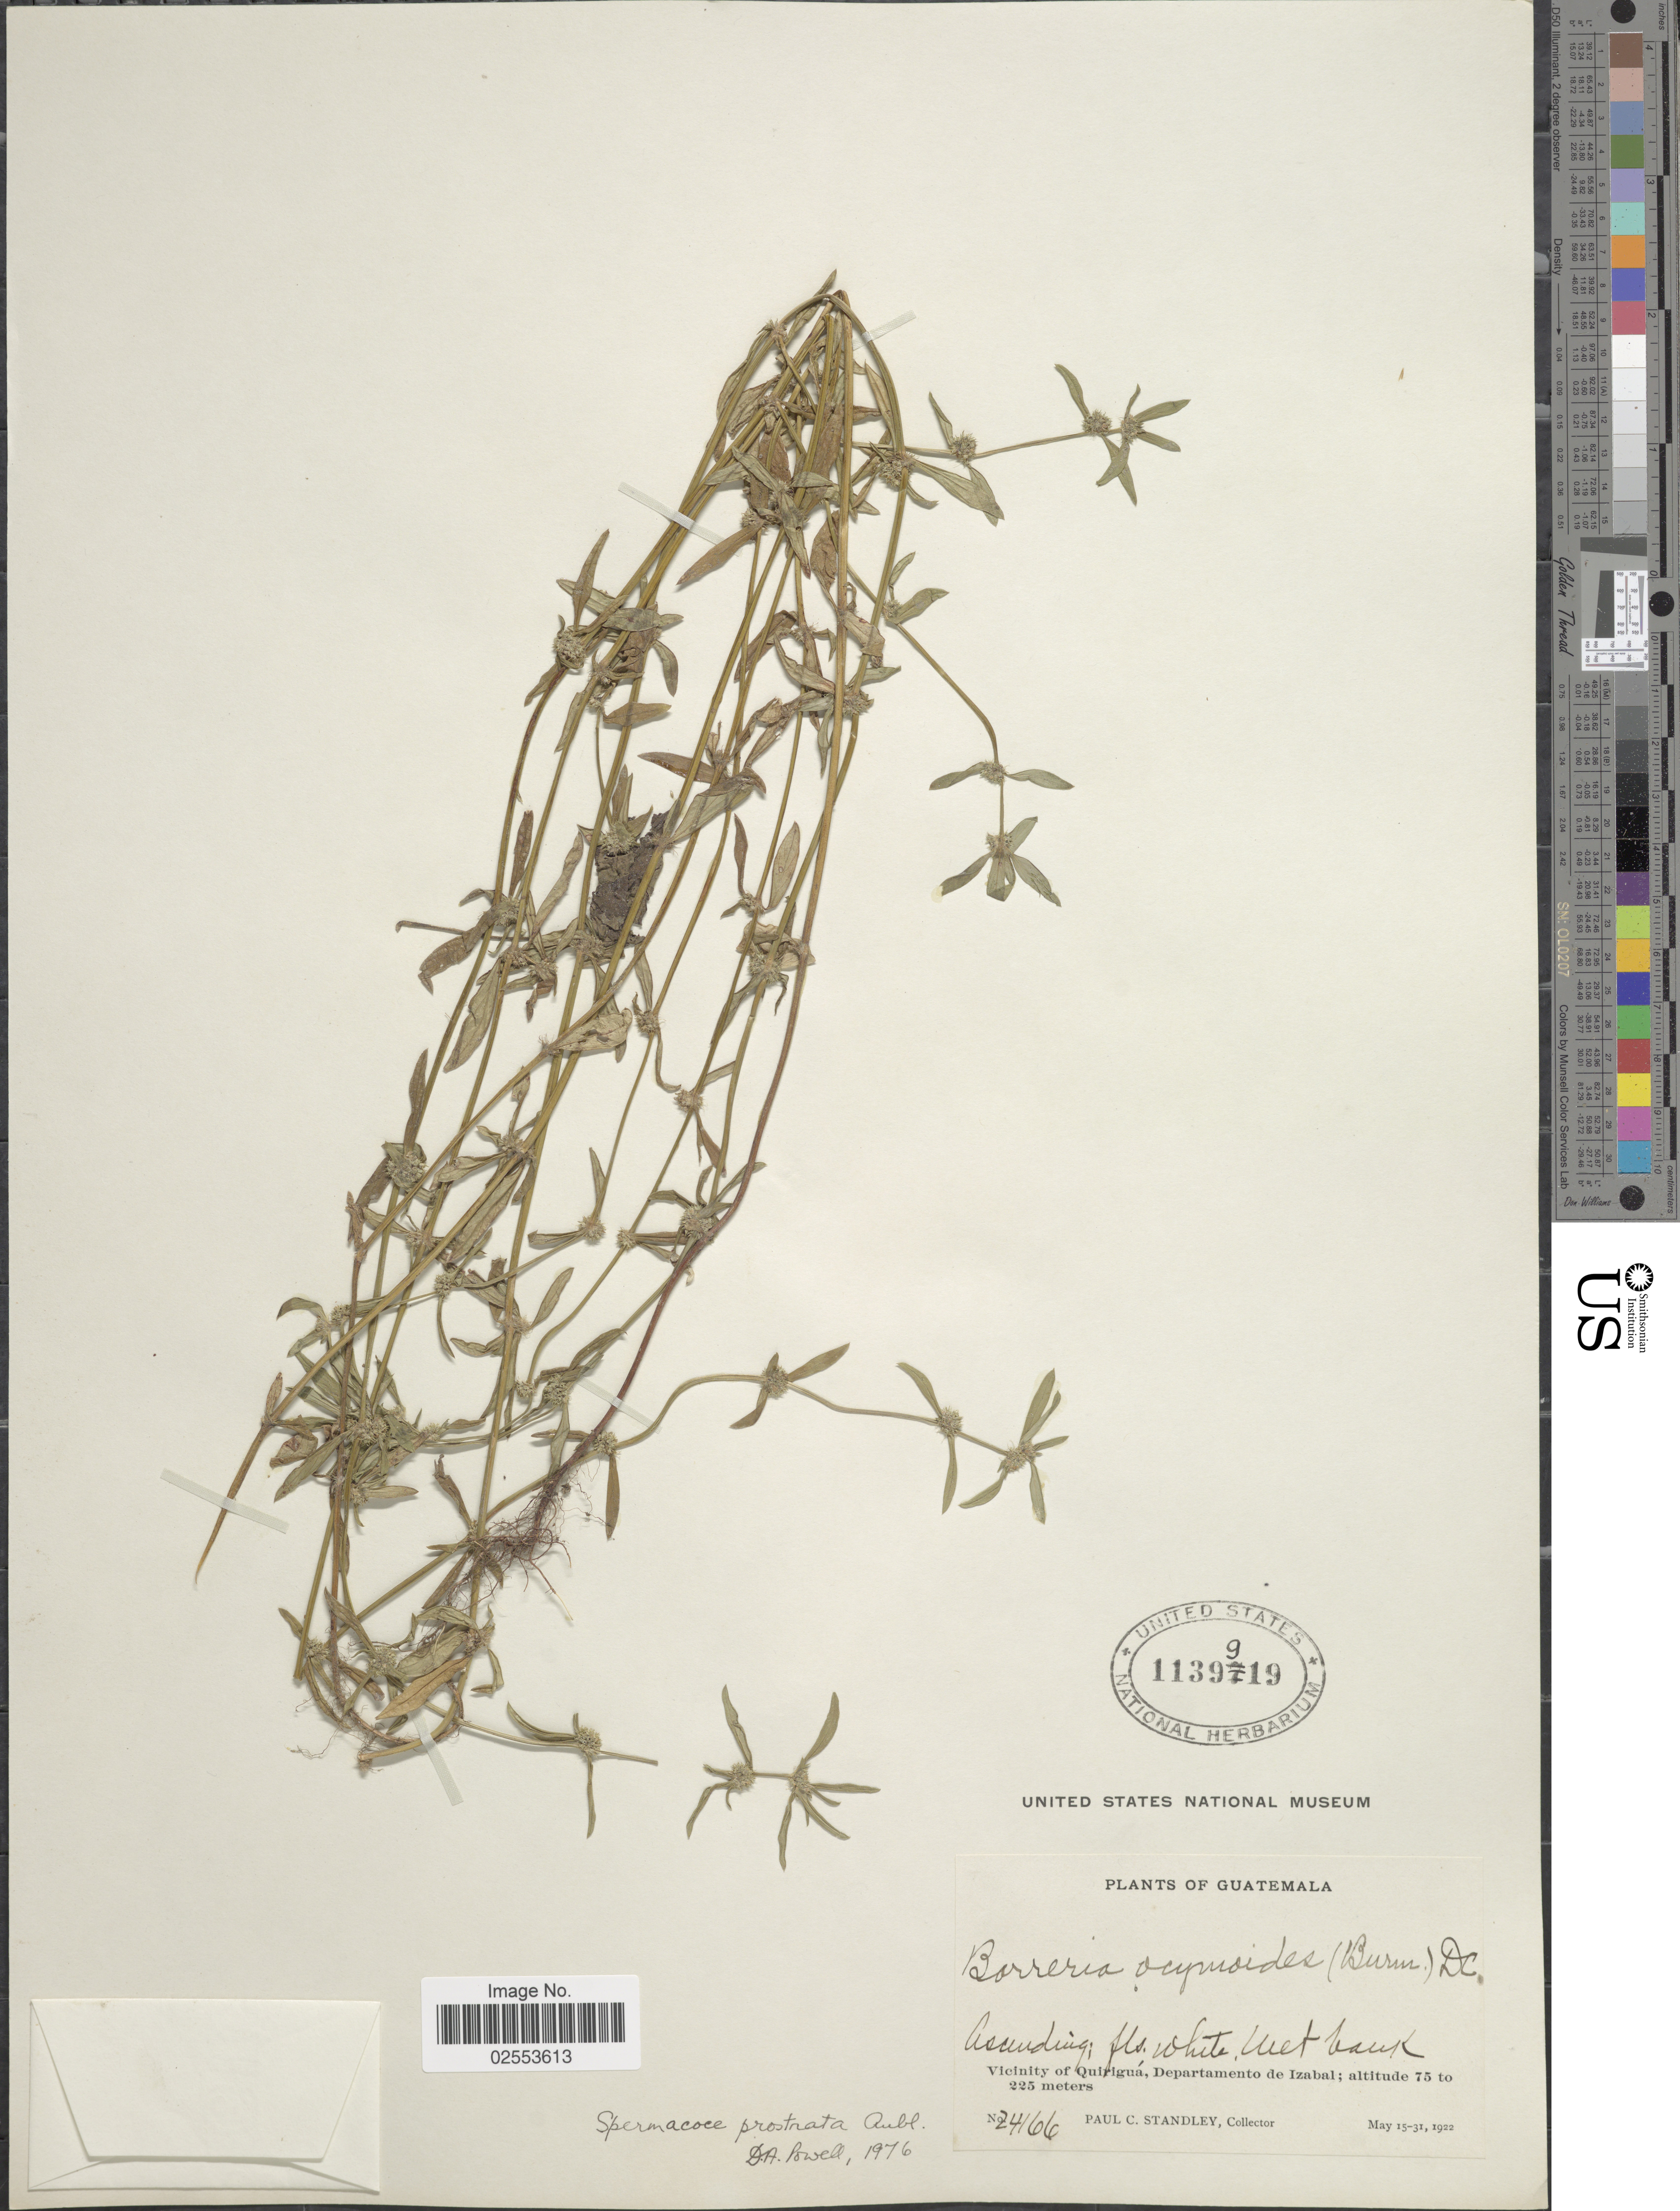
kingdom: Plantae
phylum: Tracheophyta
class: Magnoliopsida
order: Gentianales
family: Rubiaceae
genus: Spermacoce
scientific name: Spermacoce prostrata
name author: Aubl.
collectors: P. C. Standley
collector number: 24166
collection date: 1922-05-15/1922-05-31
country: Guatemala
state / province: Izabal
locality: Vicinity of Quiriguá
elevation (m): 75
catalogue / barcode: US 1139919